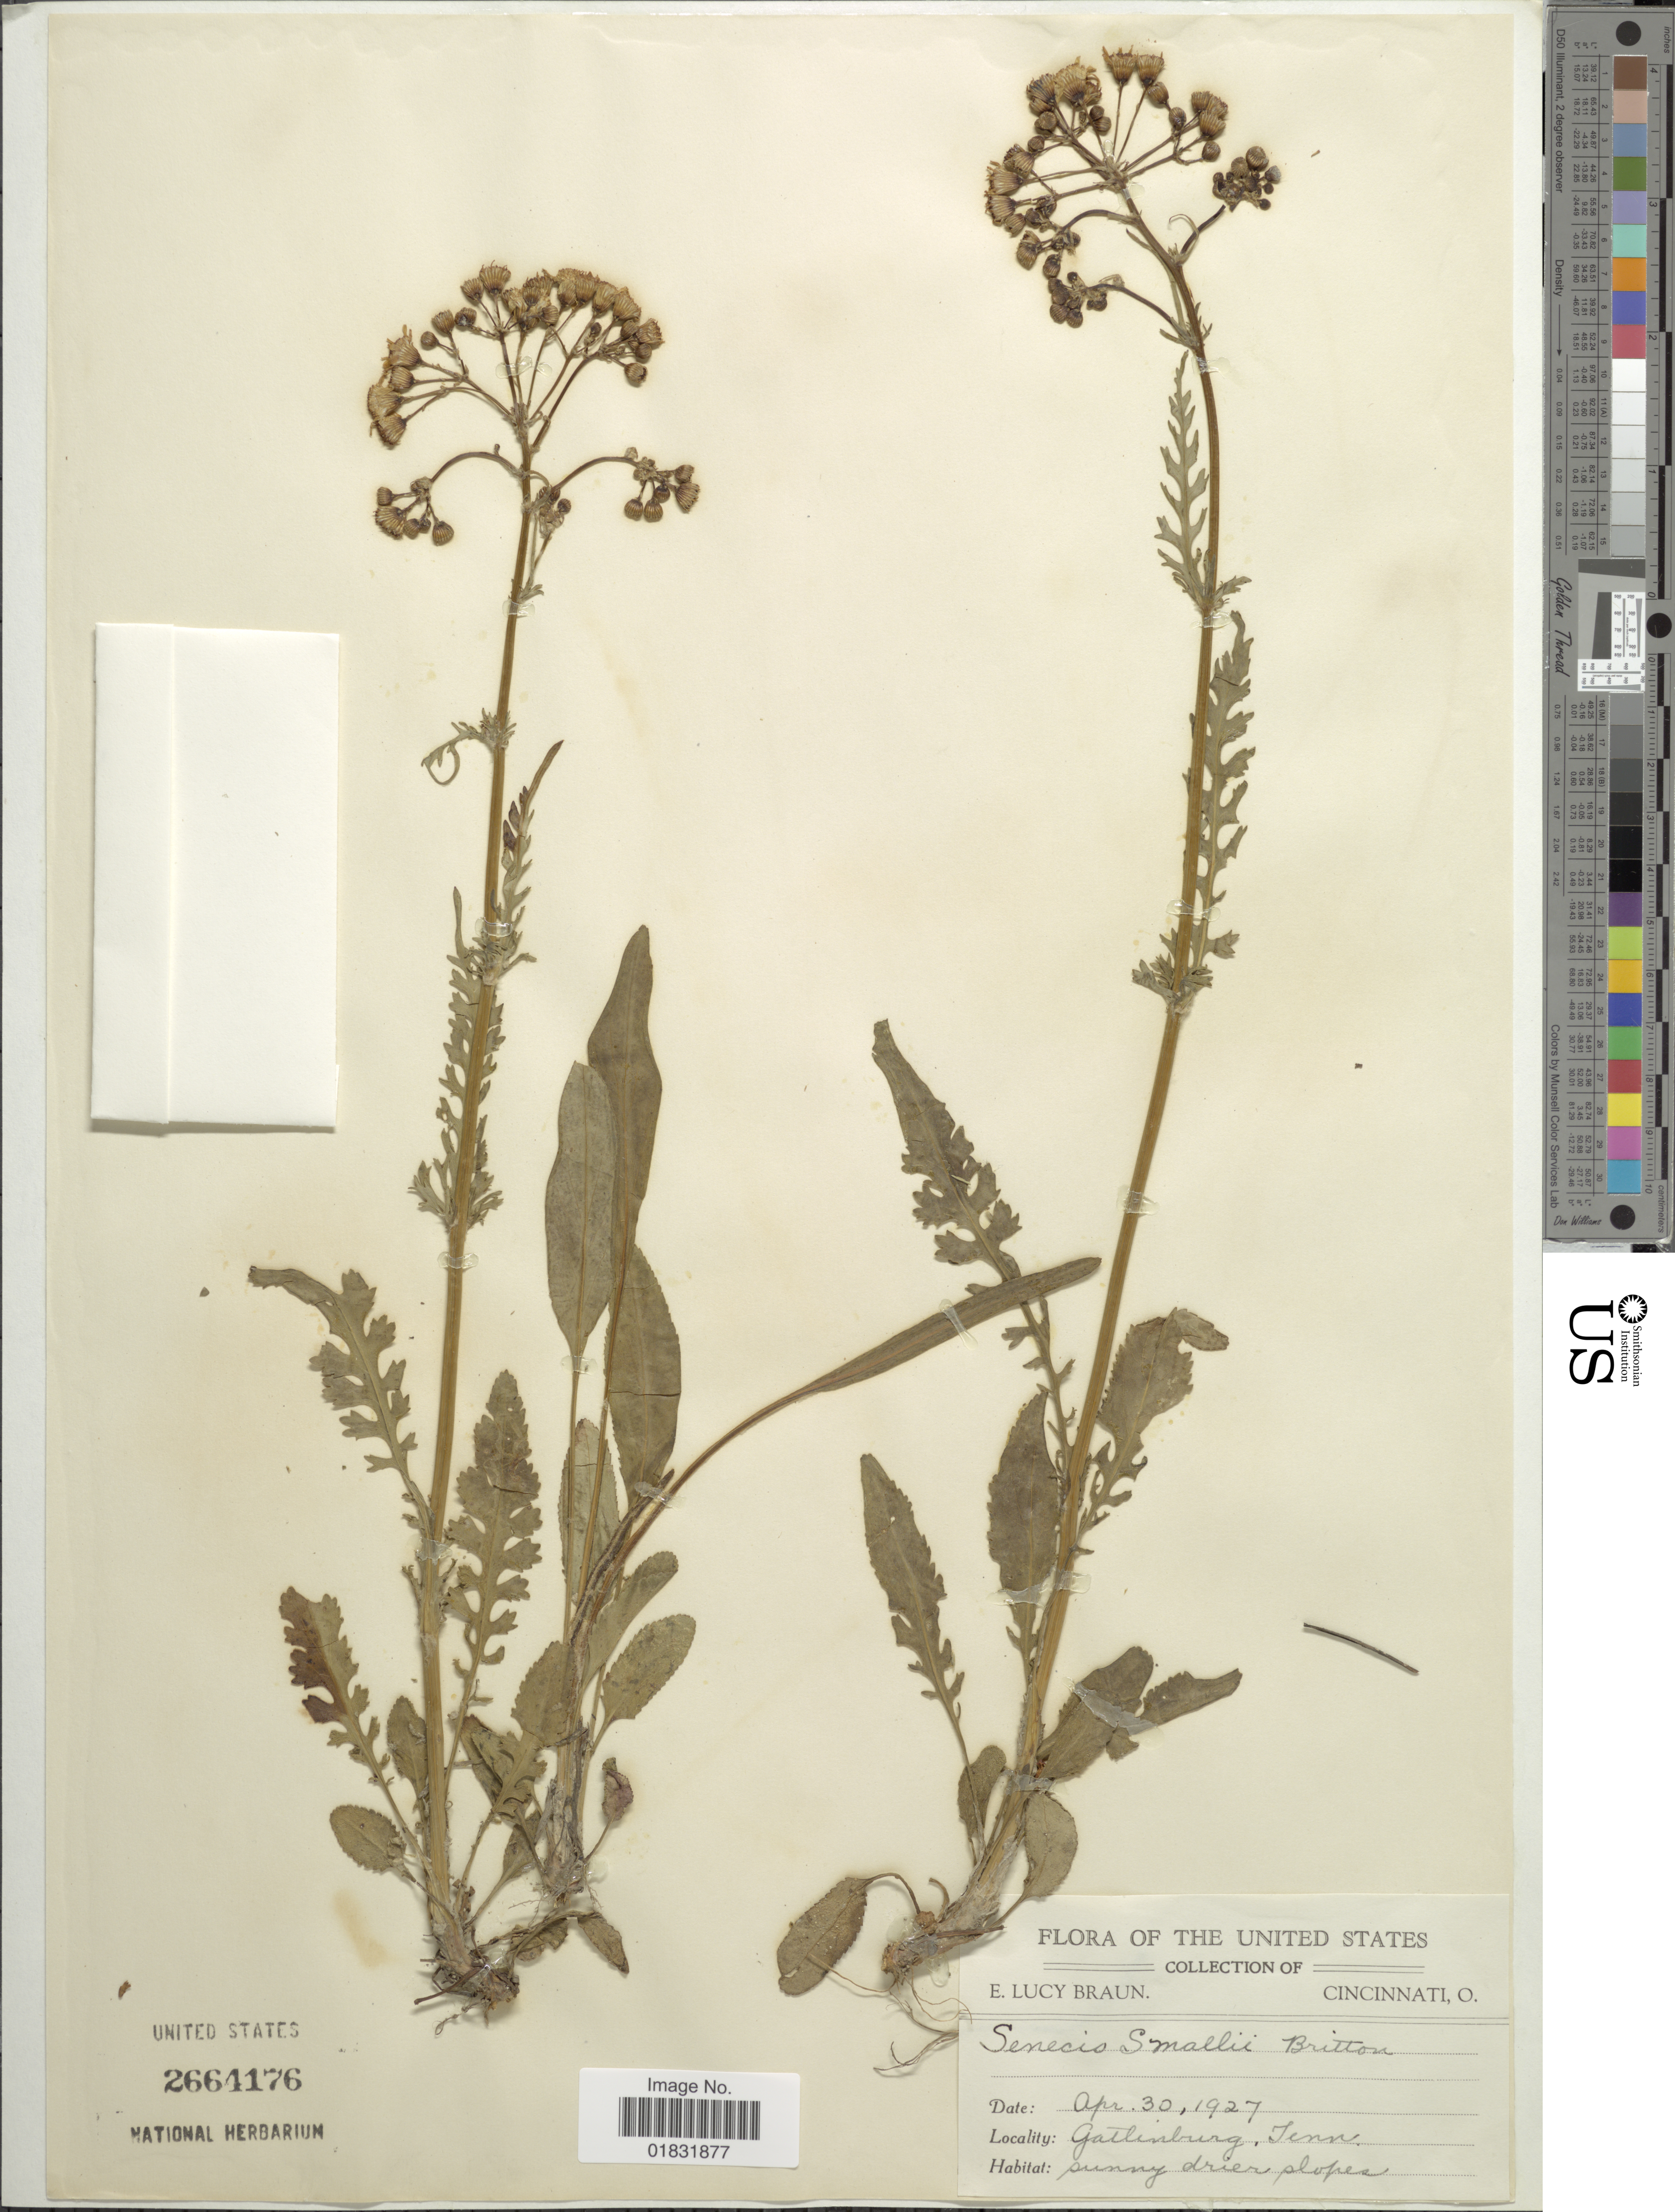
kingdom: Plantae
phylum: Tracheophyta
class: Magnoliopsida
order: Asterales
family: Asteraceae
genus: Packera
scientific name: Packera smallii Britton comb ined.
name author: Britton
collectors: E. L. Braun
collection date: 1927-04-30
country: United States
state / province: Tennessee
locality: Gatlinburg, sunny direr slopes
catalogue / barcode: US 2664176